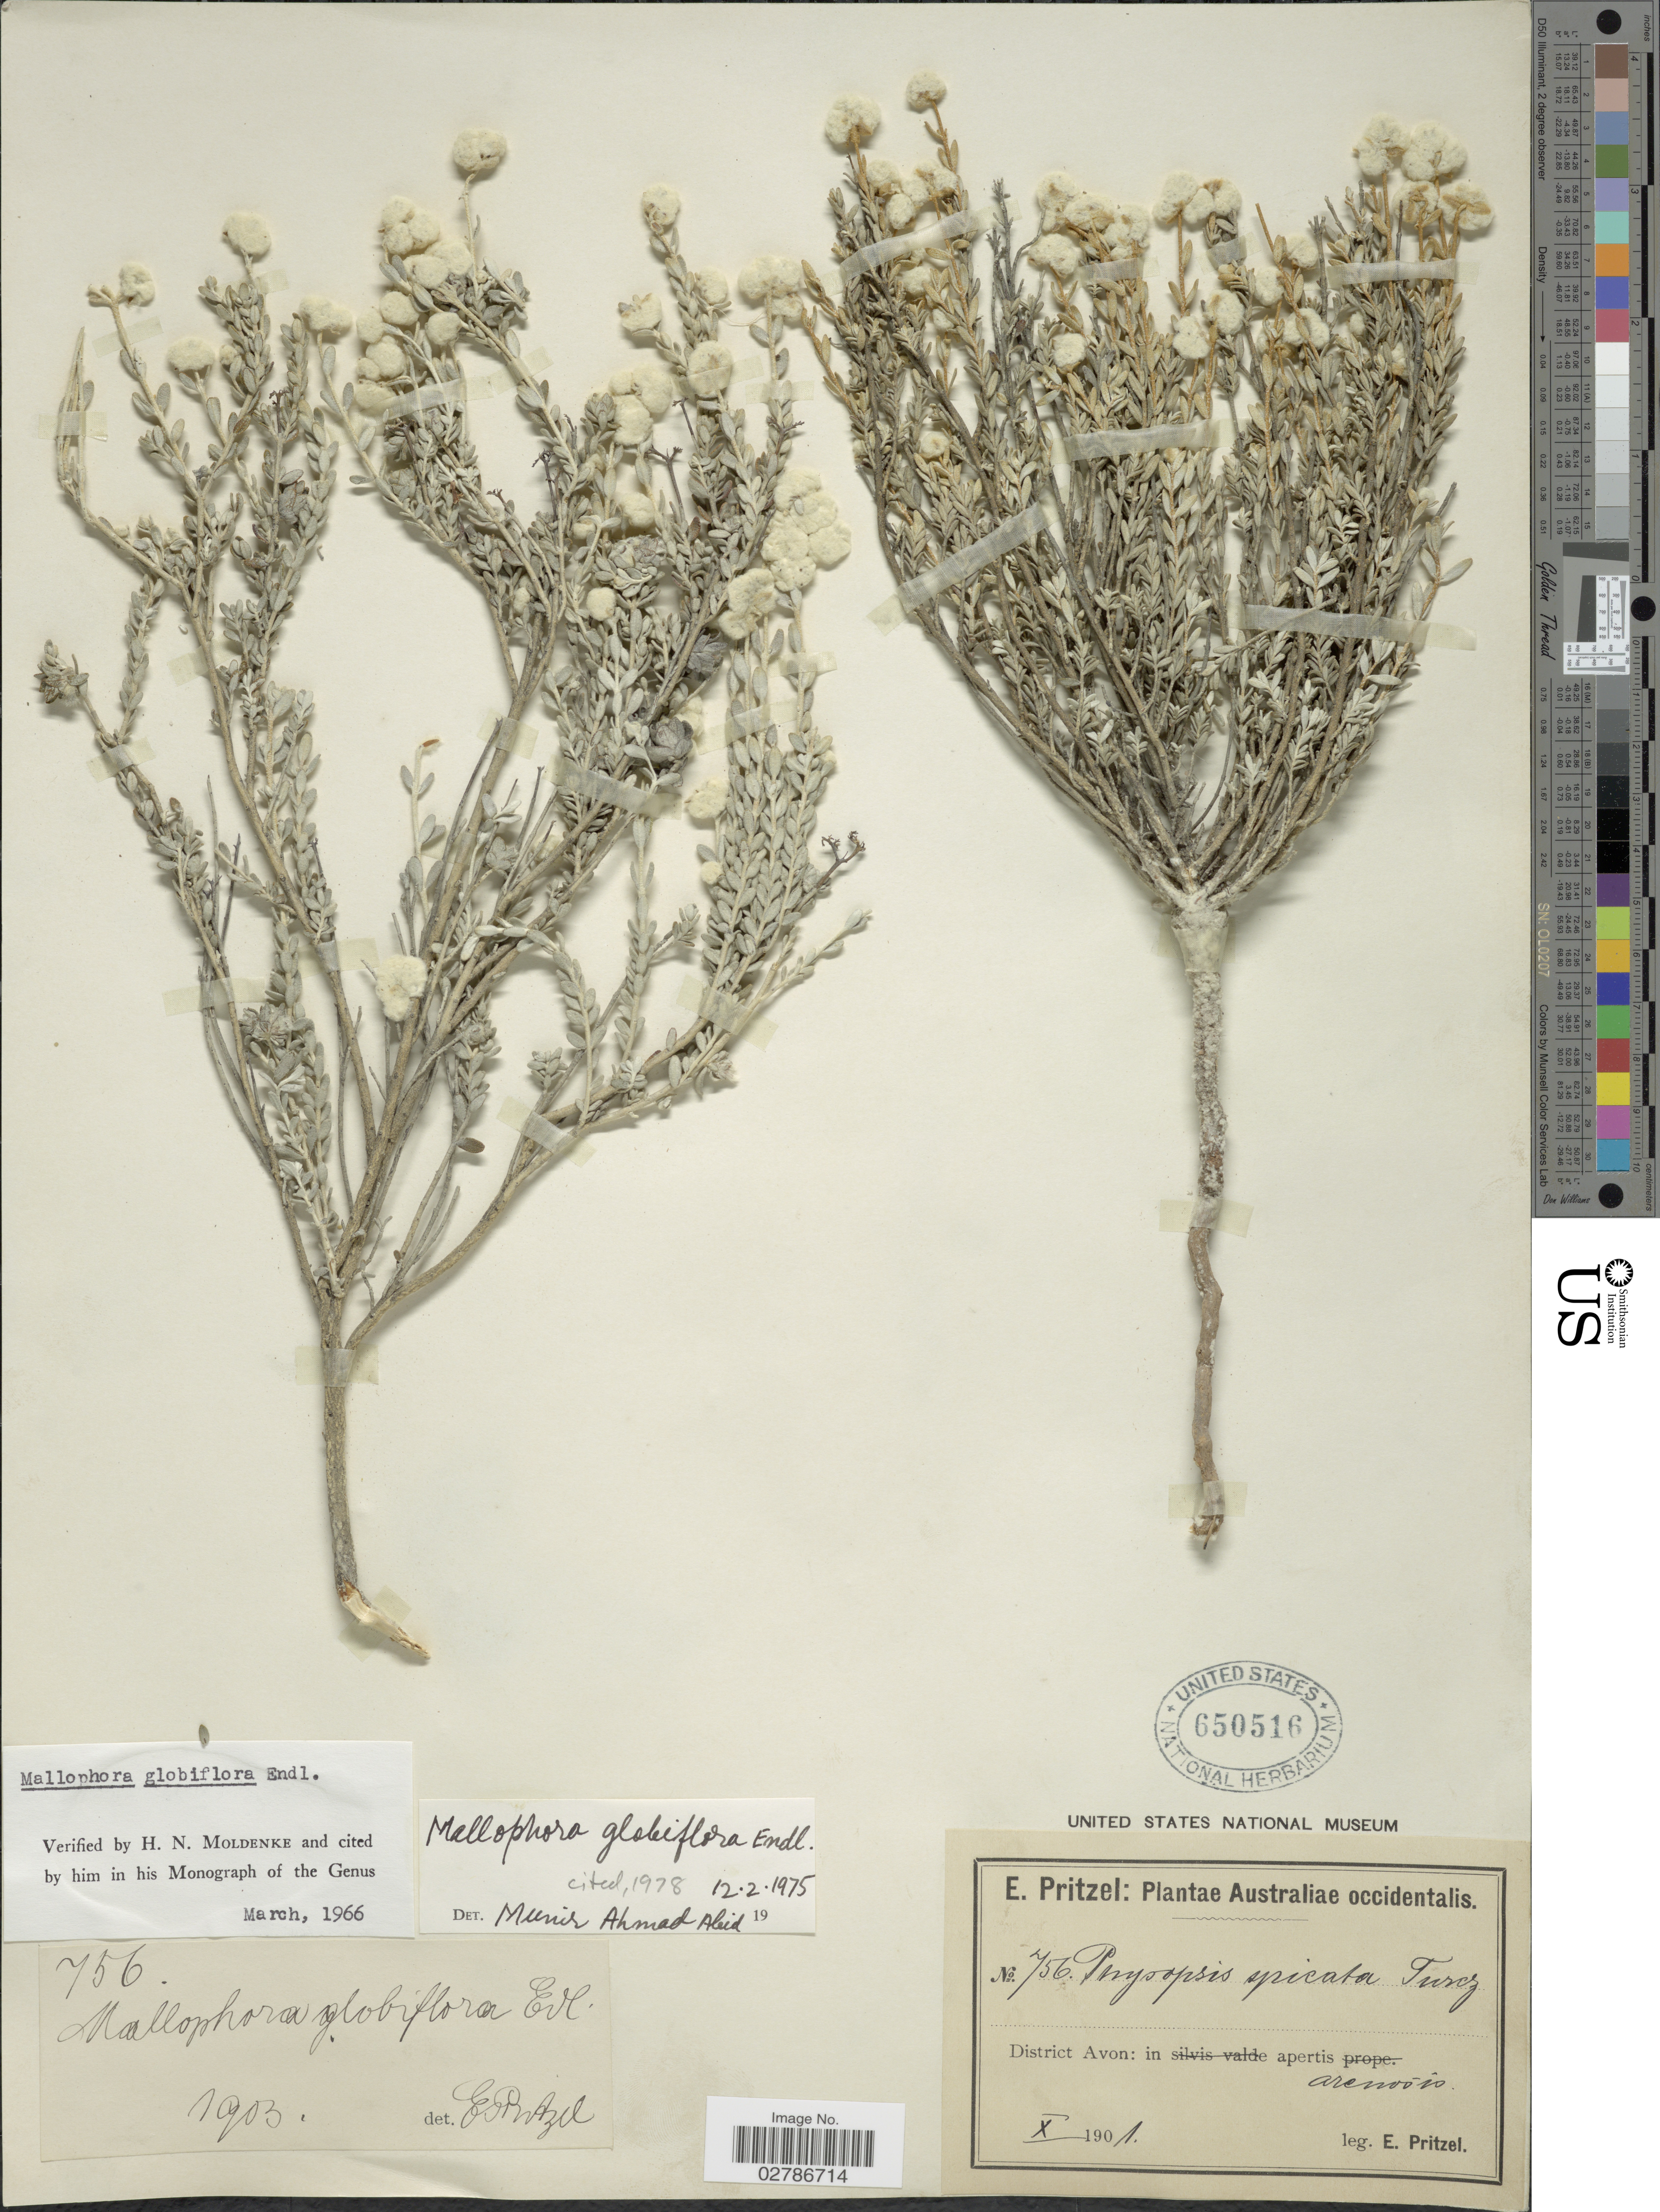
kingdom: Plantae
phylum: Tracheophyta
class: Magnoliopsida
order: Lamiales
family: Lamiaceae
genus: Mallophora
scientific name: Mallophora globiflora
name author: Endl.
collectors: E. G. Pritzel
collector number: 756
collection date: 1901-10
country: Australia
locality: Australiae occidentalis. District Avon: in apertis arenoois.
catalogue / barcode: US 650516